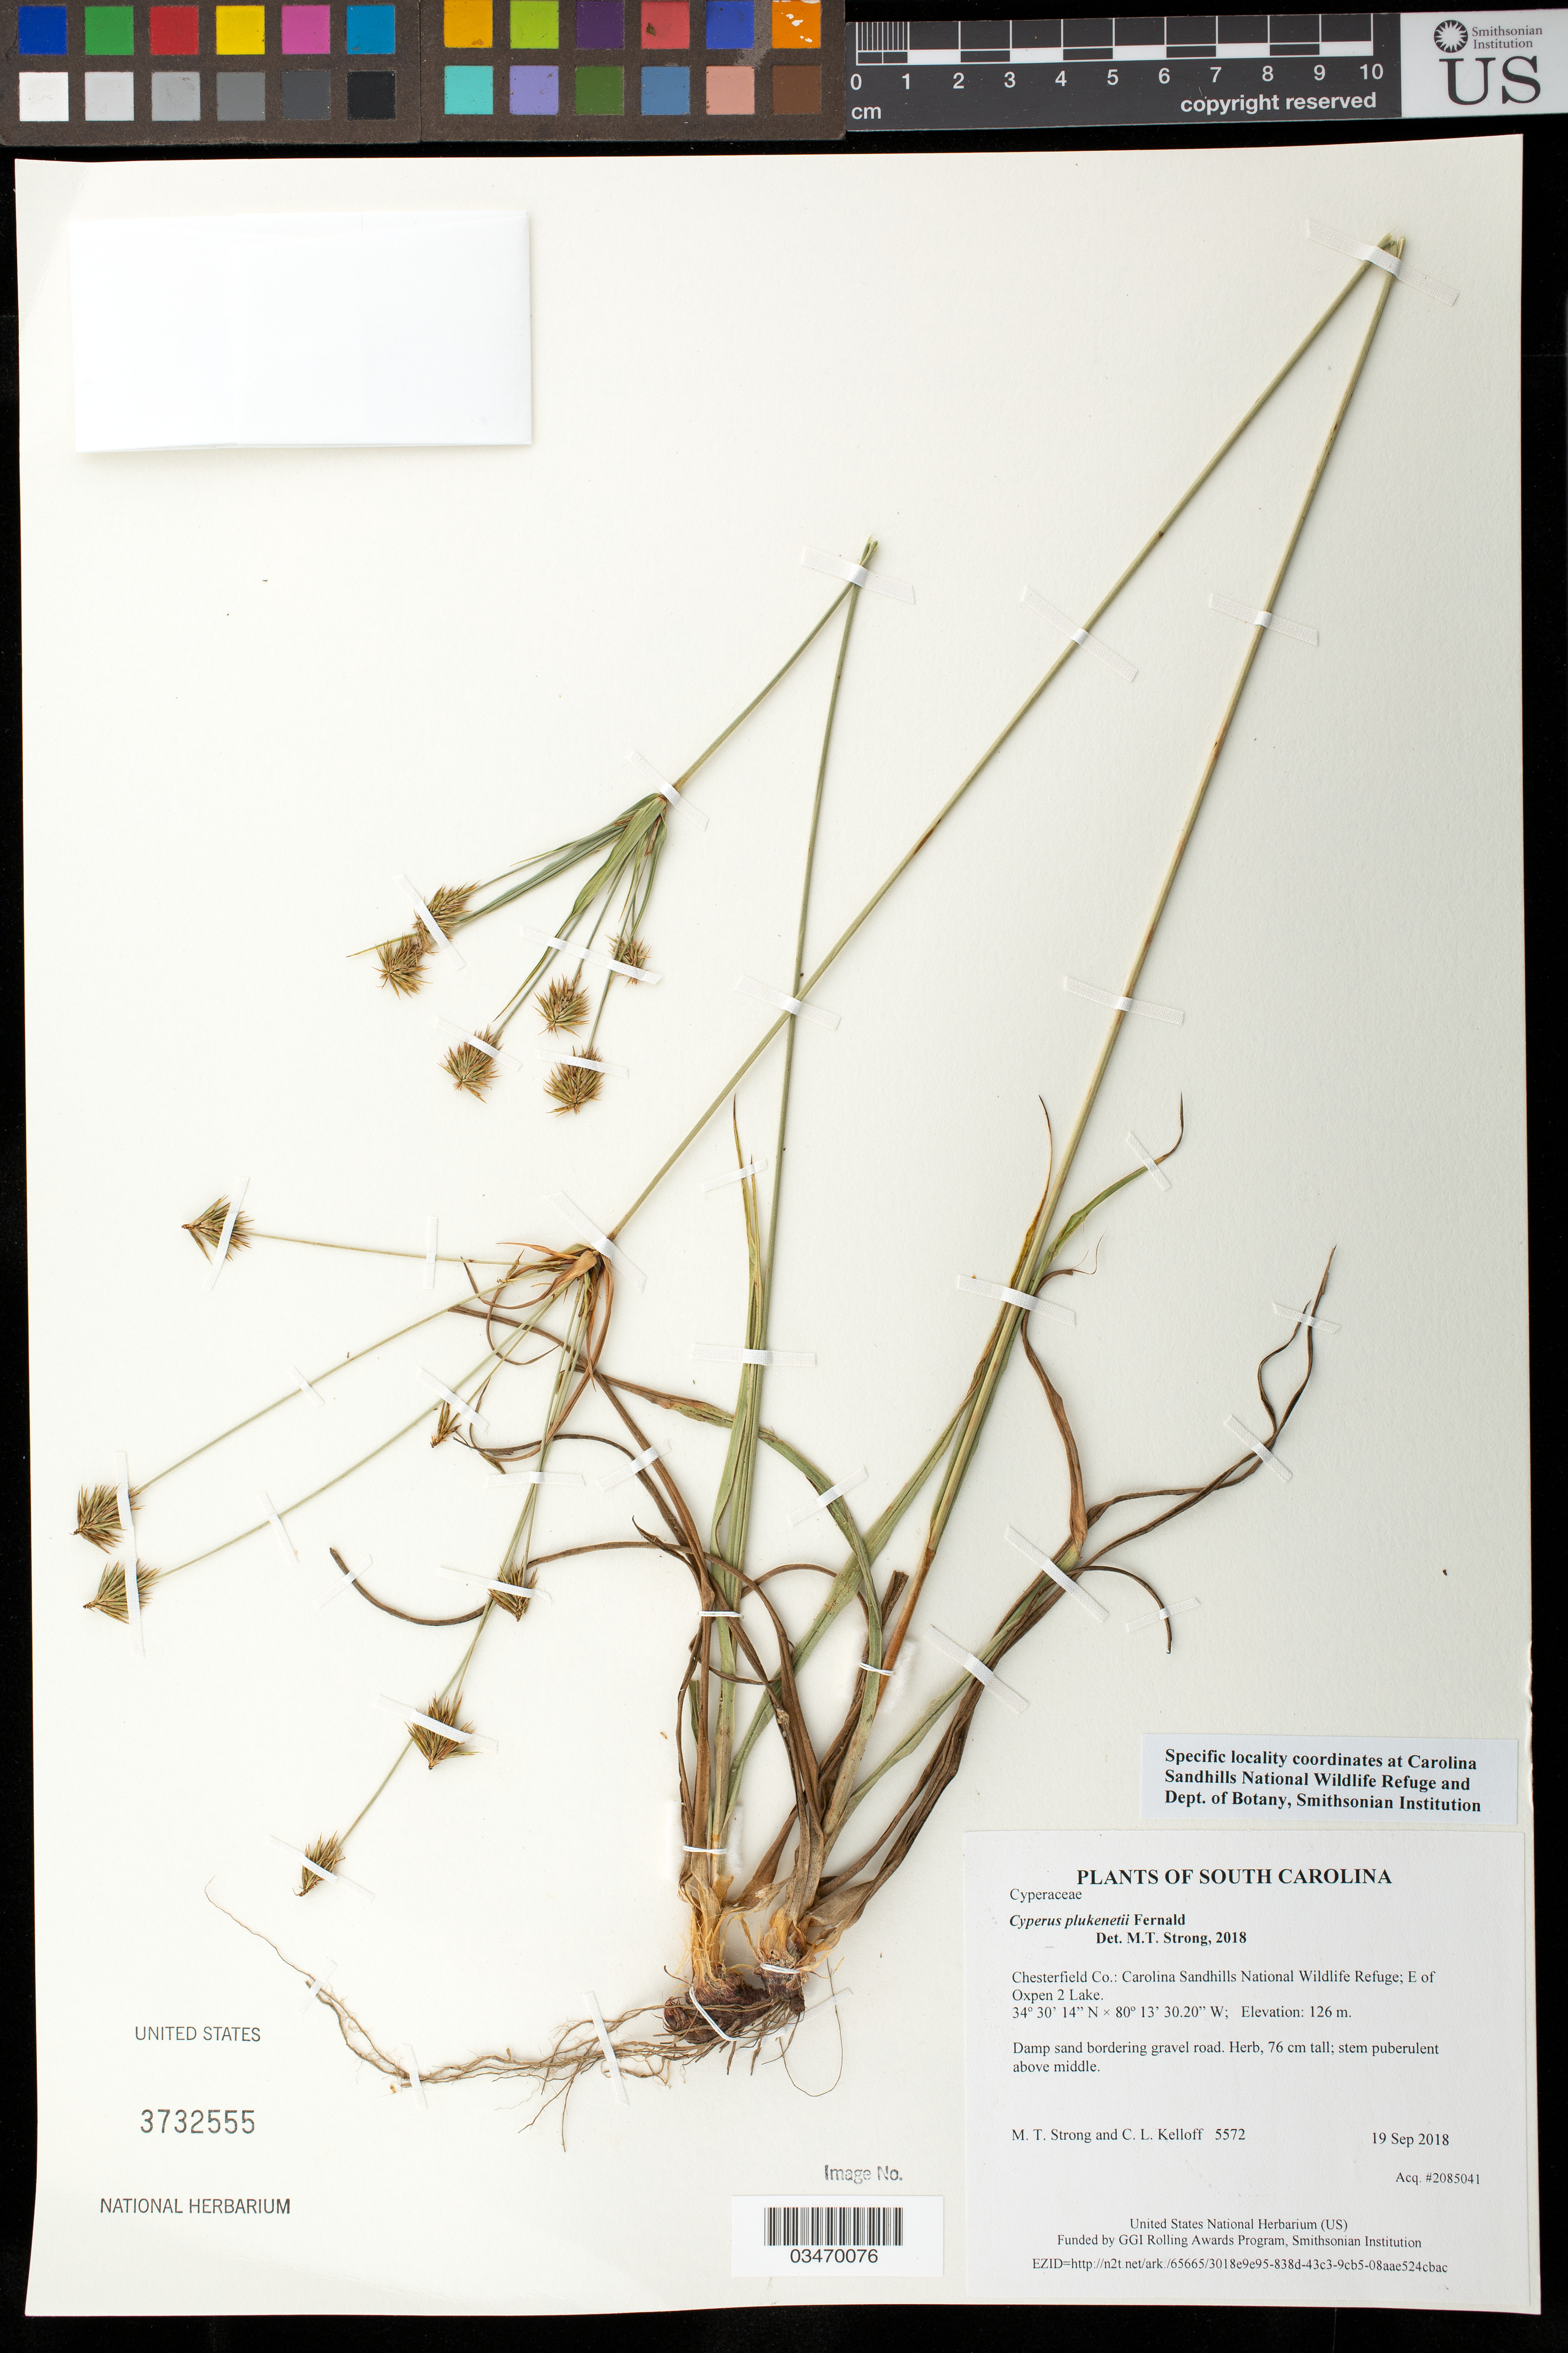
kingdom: Plantae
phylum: Tracheophyta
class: Liliopsida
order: Poales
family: Cyperaceae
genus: Cyperus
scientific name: Cyperus plukenetii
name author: Fernald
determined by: Strong, M. T., (US), Smithsonian Institution - National Museum of Natural History (UNITED STATES)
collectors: M. T. Strong & C. L. Kelloff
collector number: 5572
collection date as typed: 19 Sep 2018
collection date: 2018-09-19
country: United States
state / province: South Carolina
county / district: Chesterfield Co.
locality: Carolina Sandhills National Wildlife Refuge; E of Oxpen 2 Lake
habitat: Border of gravel road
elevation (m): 126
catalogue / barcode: US 3732555